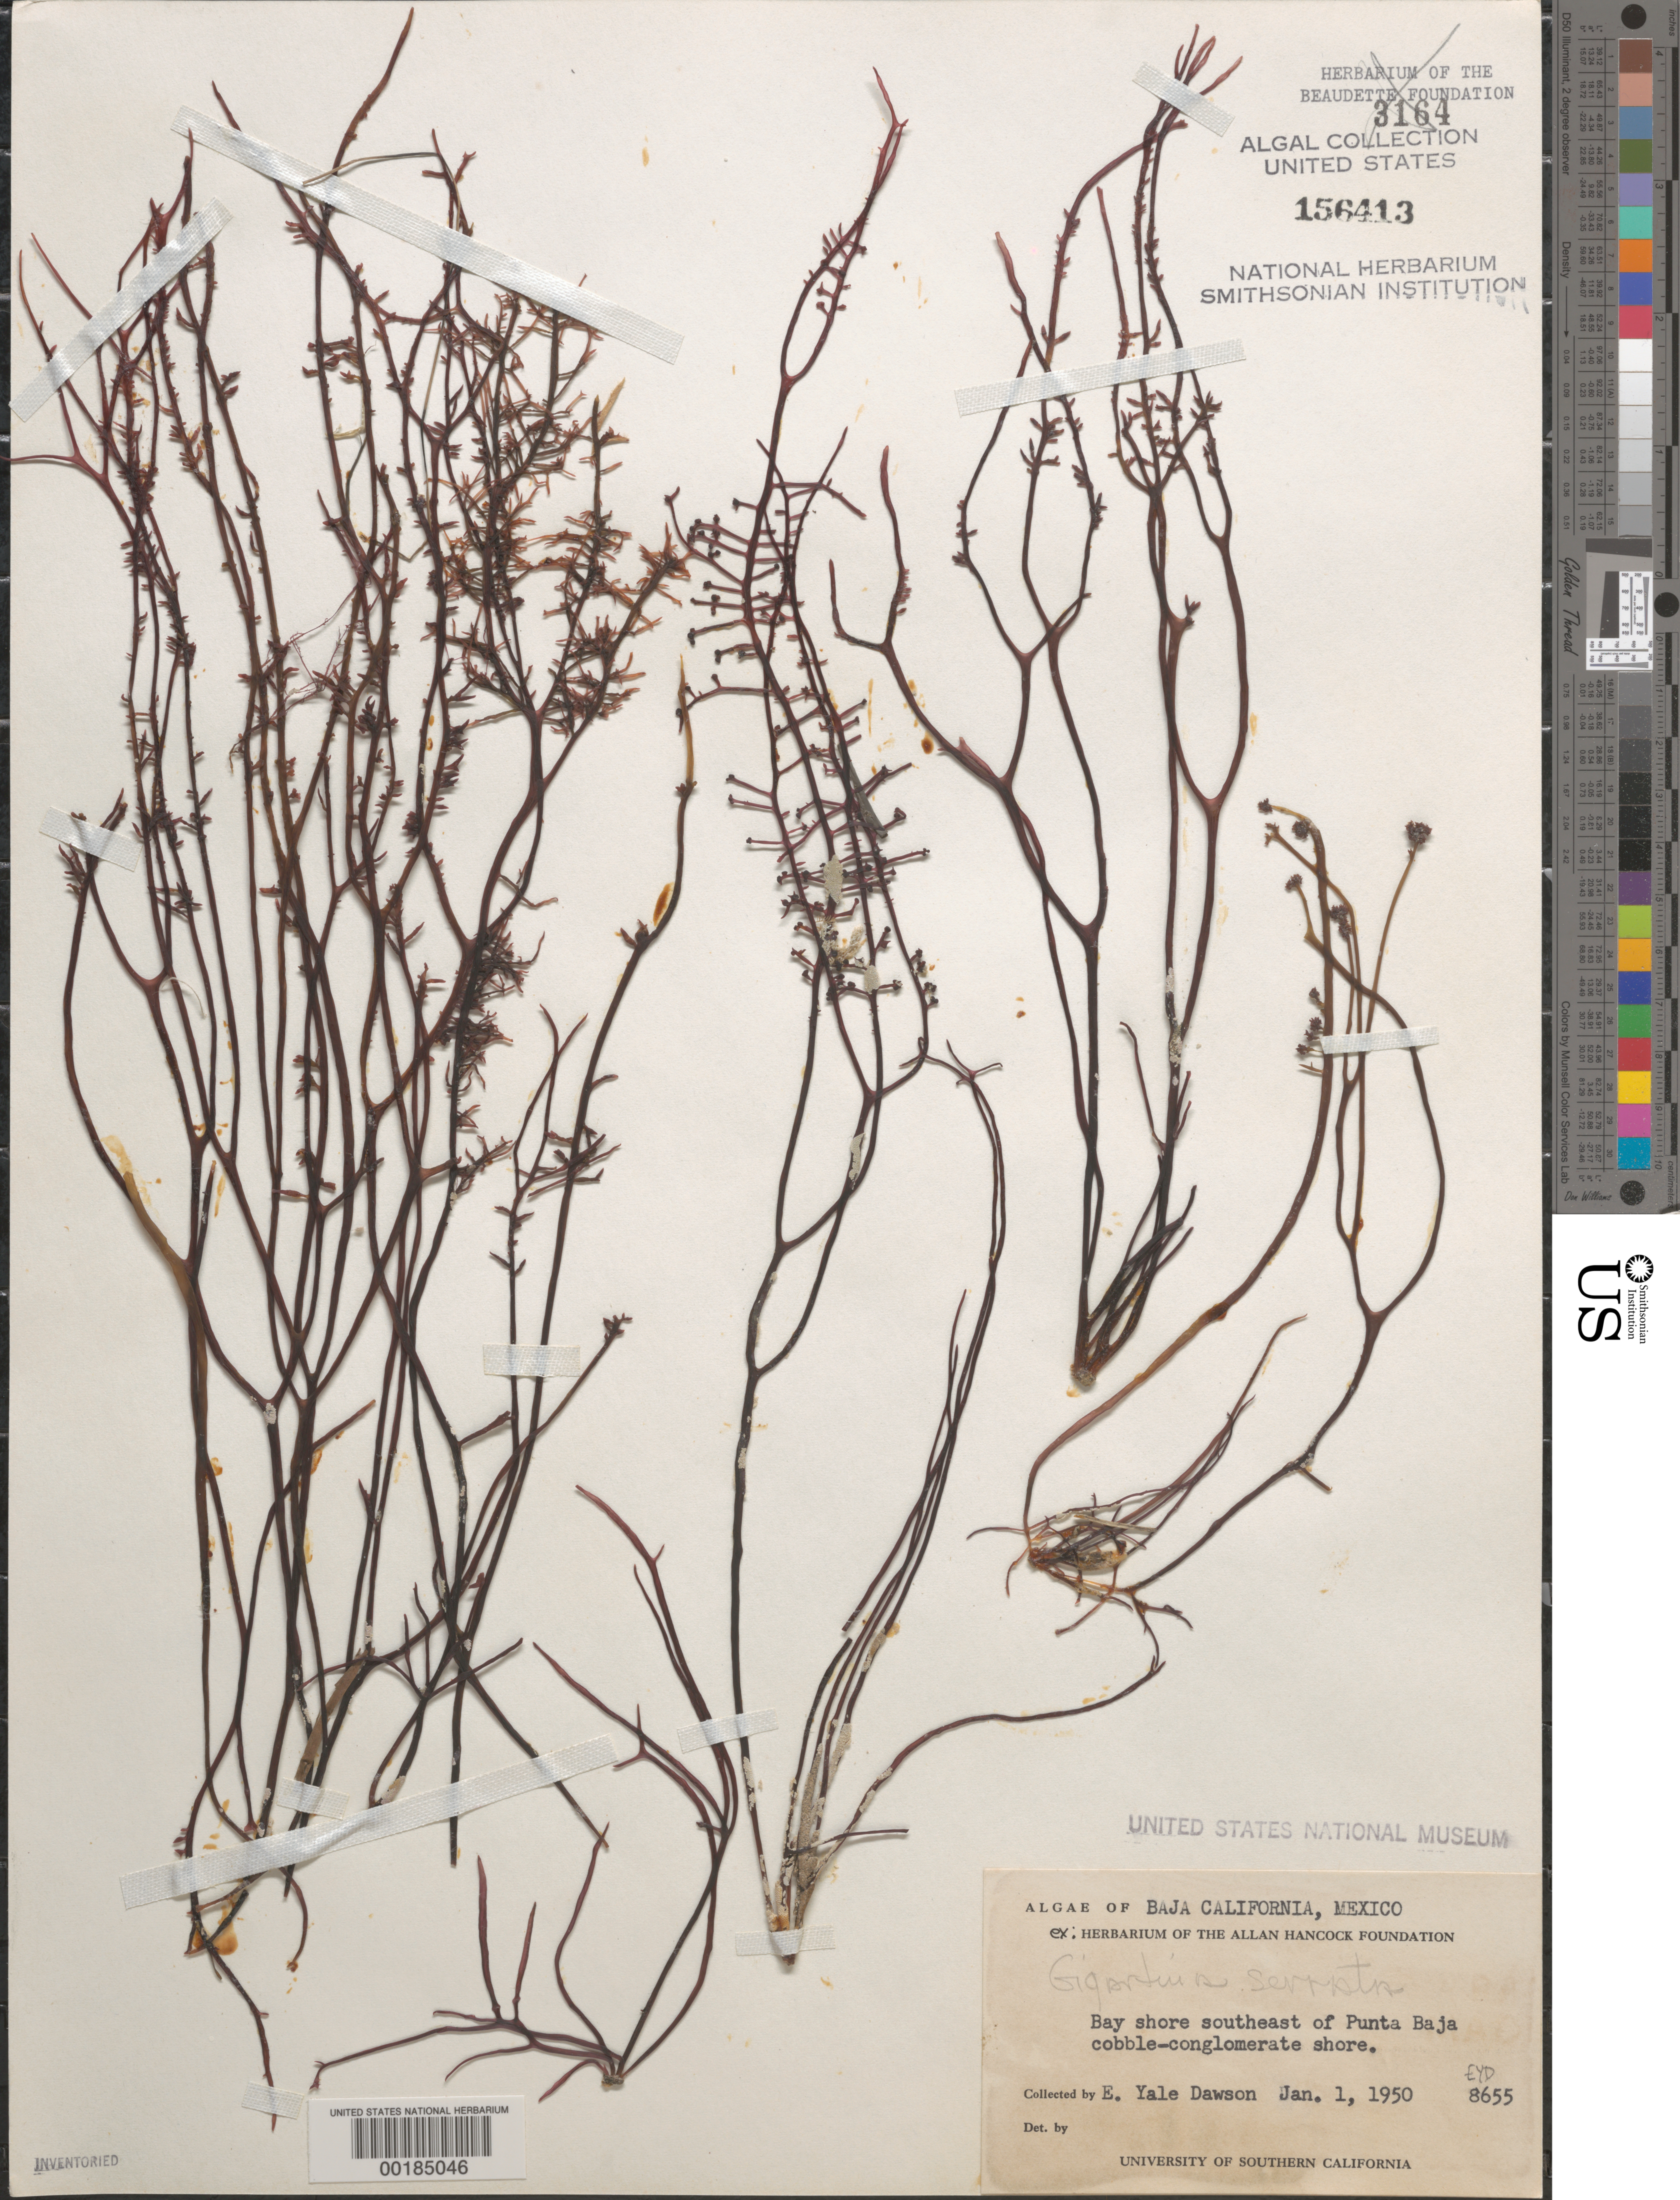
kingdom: Plantae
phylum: Rhodophyta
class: Florideophyceae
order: Gigartinales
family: Gigartinaceae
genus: Chondracanthus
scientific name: Chondracanthus serratus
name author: (N.L. Gardner) J.R. Hughey & Hommersand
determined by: Algae name updating Project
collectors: E. Y. Dawson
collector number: EYD 8655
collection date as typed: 01 Jan 1950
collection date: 1950-01-01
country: Mexico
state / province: Baja California Norte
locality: Southeast of Punta Baja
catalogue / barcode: US 156413